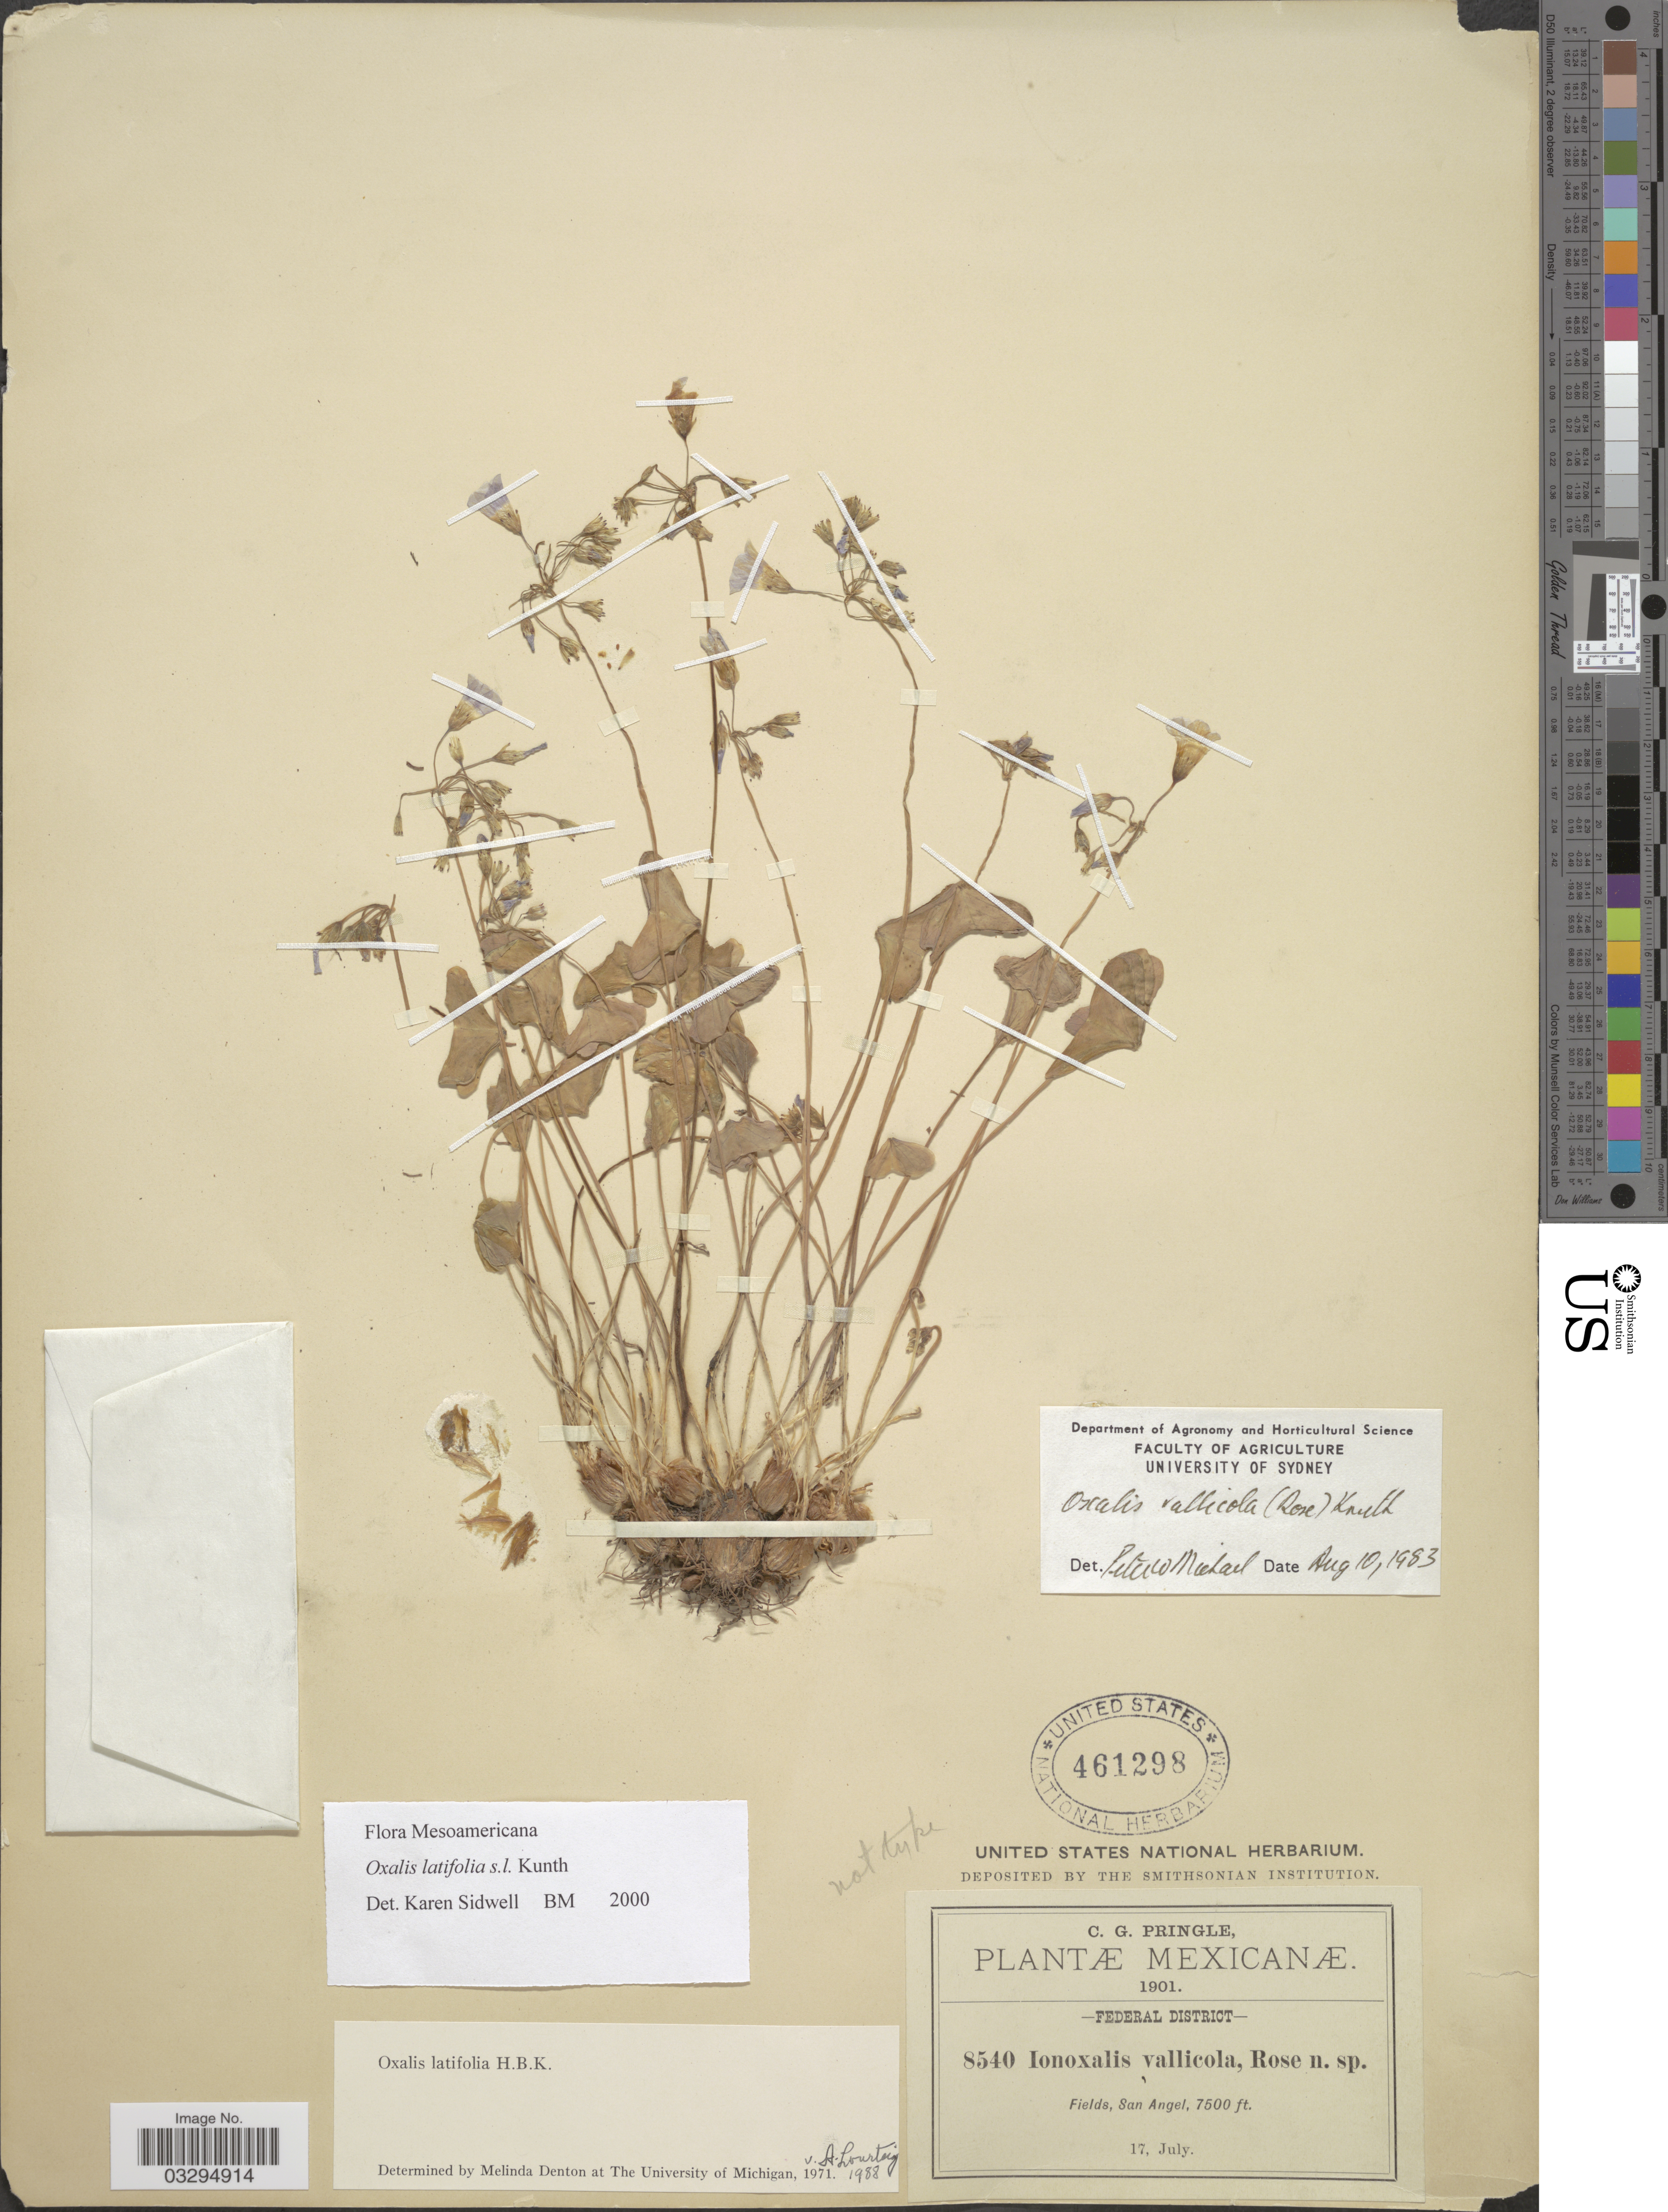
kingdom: Plantae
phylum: Tracheophyta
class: Magnoliopsida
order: Oxalidales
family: Oxalidaceae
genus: Oxalis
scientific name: Oxalis latifolia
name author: Kunth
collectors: C. G. Pringle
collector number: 8540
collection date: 1901-07-17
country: Mexico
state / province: Distrito Federal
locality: Federal District, Fields, San Angel.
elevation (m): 2286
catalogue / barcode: US 461298